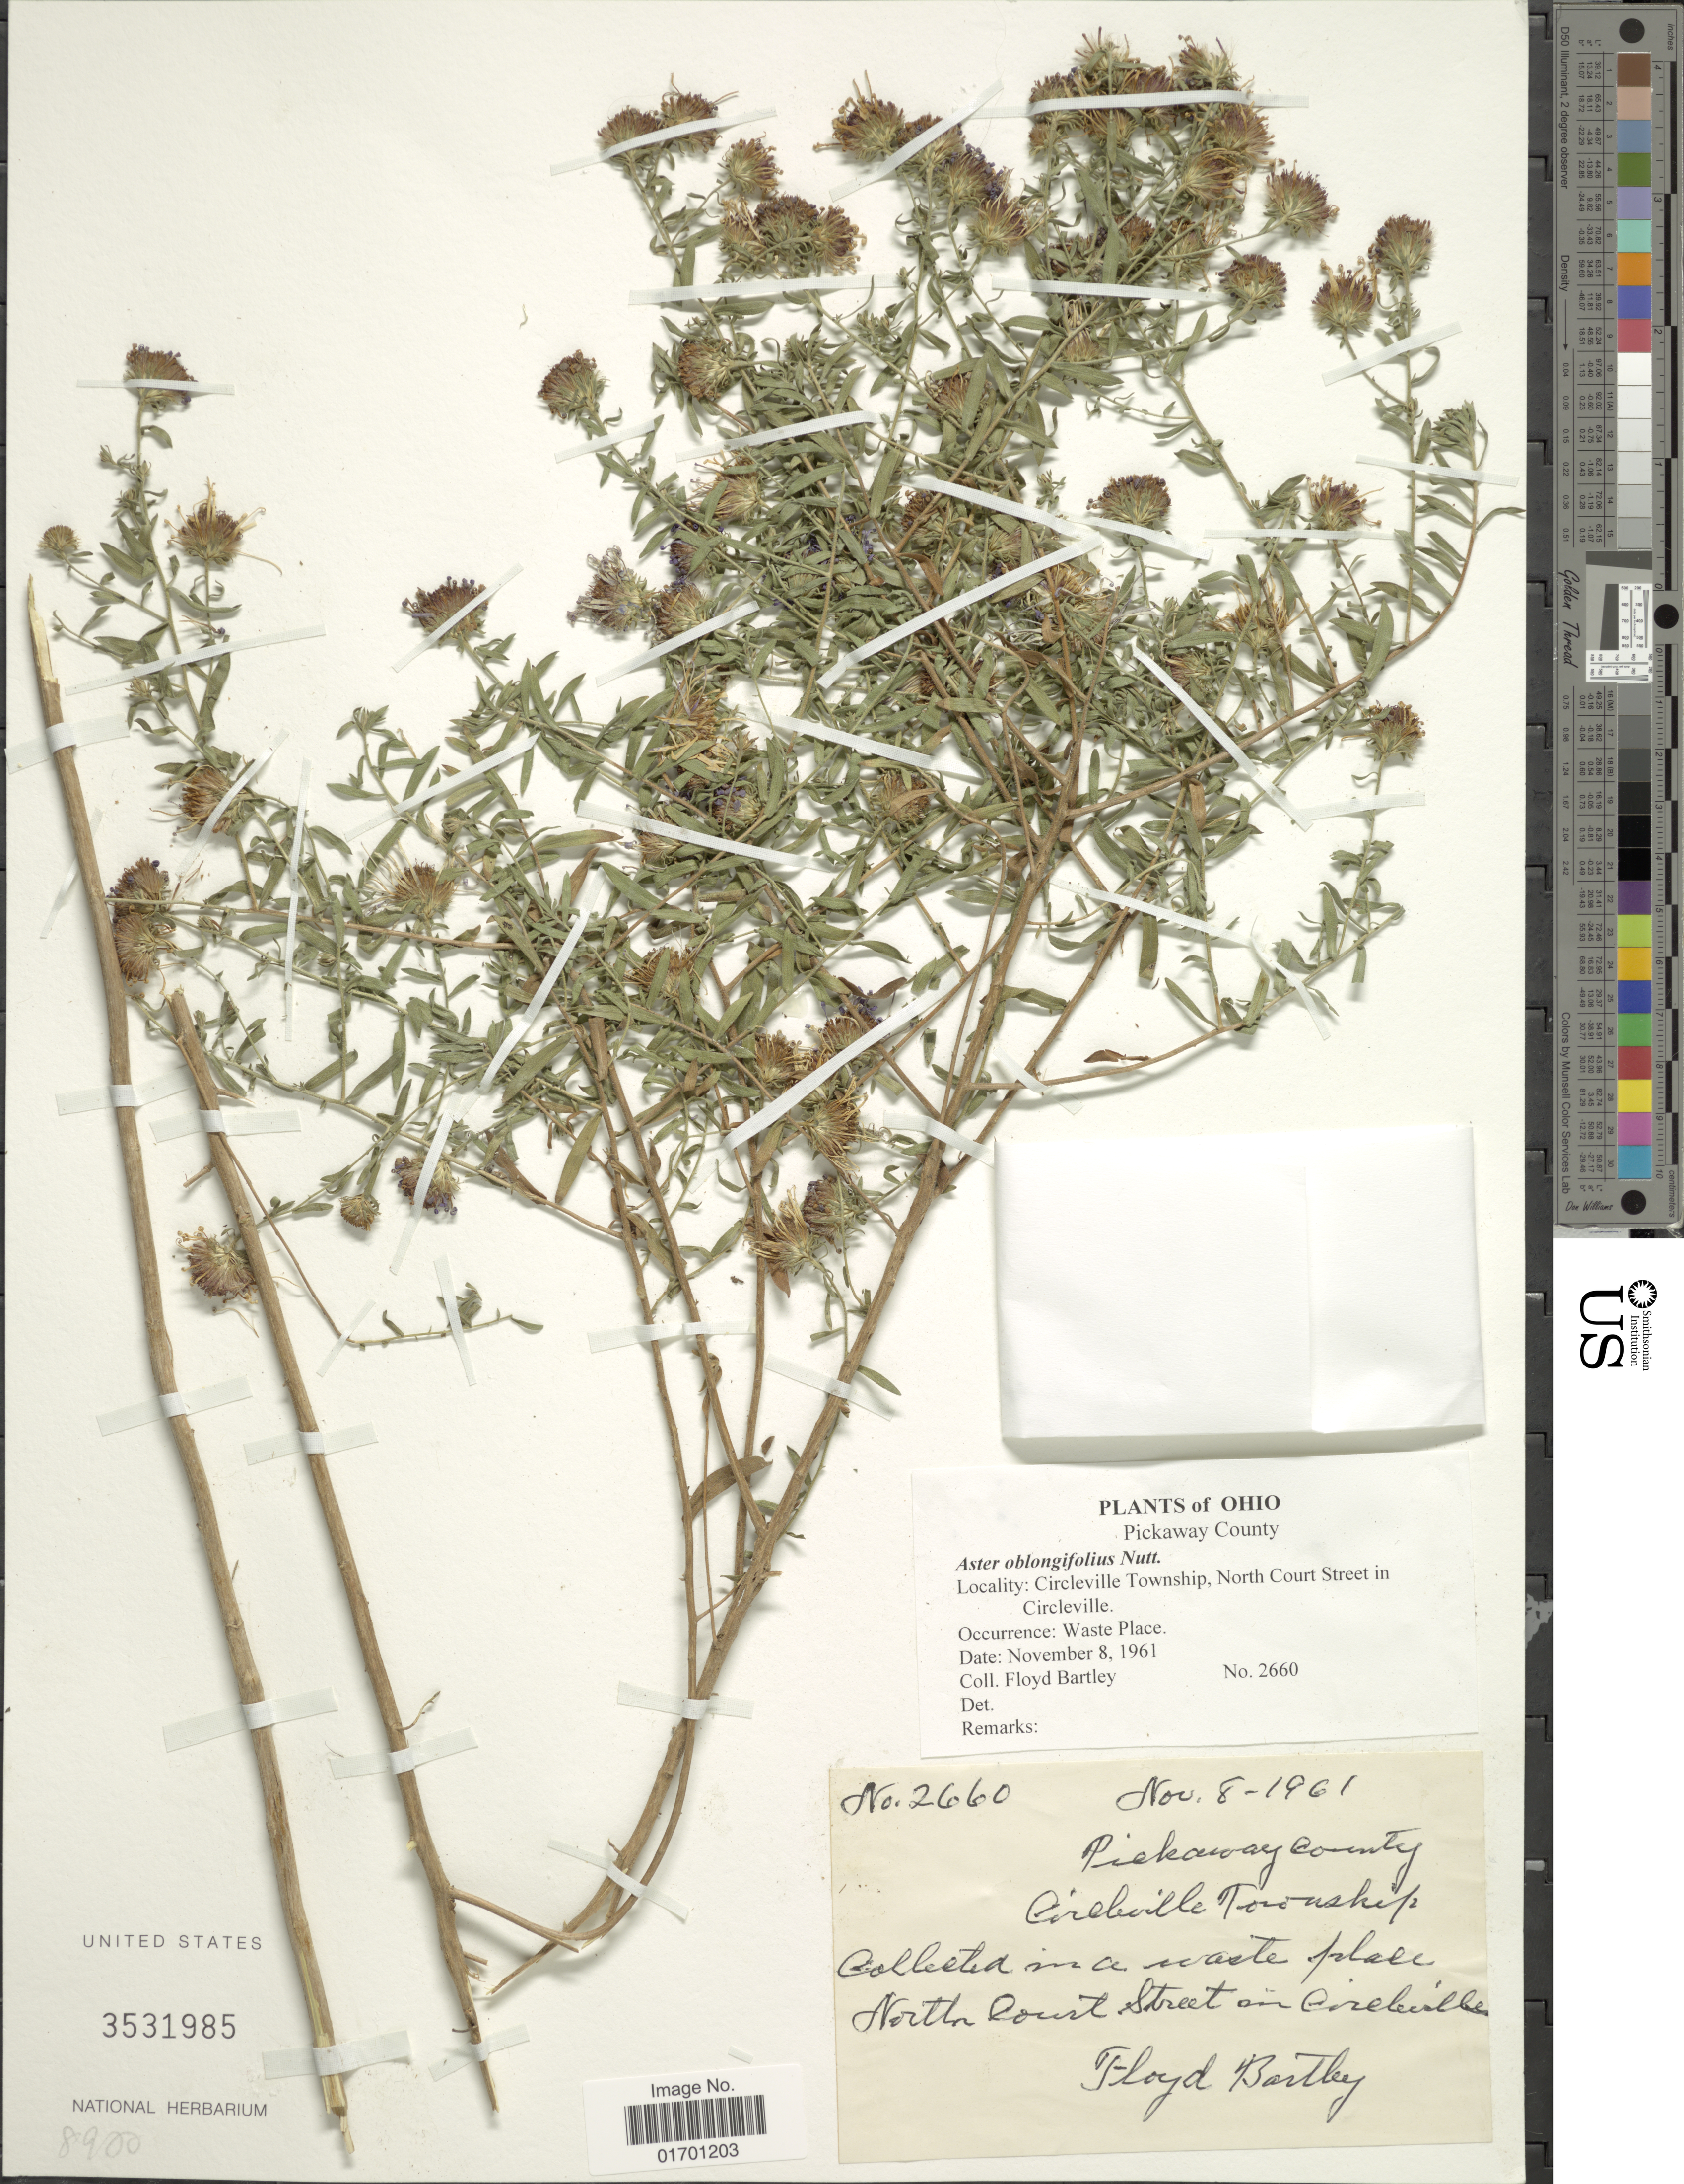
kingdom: Plantae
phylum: Tracheophyta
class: Magnoliopsida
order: Asterales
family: Asteraceae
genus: Symphyotrichum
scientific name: Symphyotrichum oblongifolium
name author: (Nutt.) G.L. Nesom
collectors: F. Bartley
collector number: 2660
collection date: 1961-11-08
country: United States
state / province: Ohio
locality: Pickaway County, Circleville Township, North Court Street in Circleville.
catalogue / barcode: US 3531985